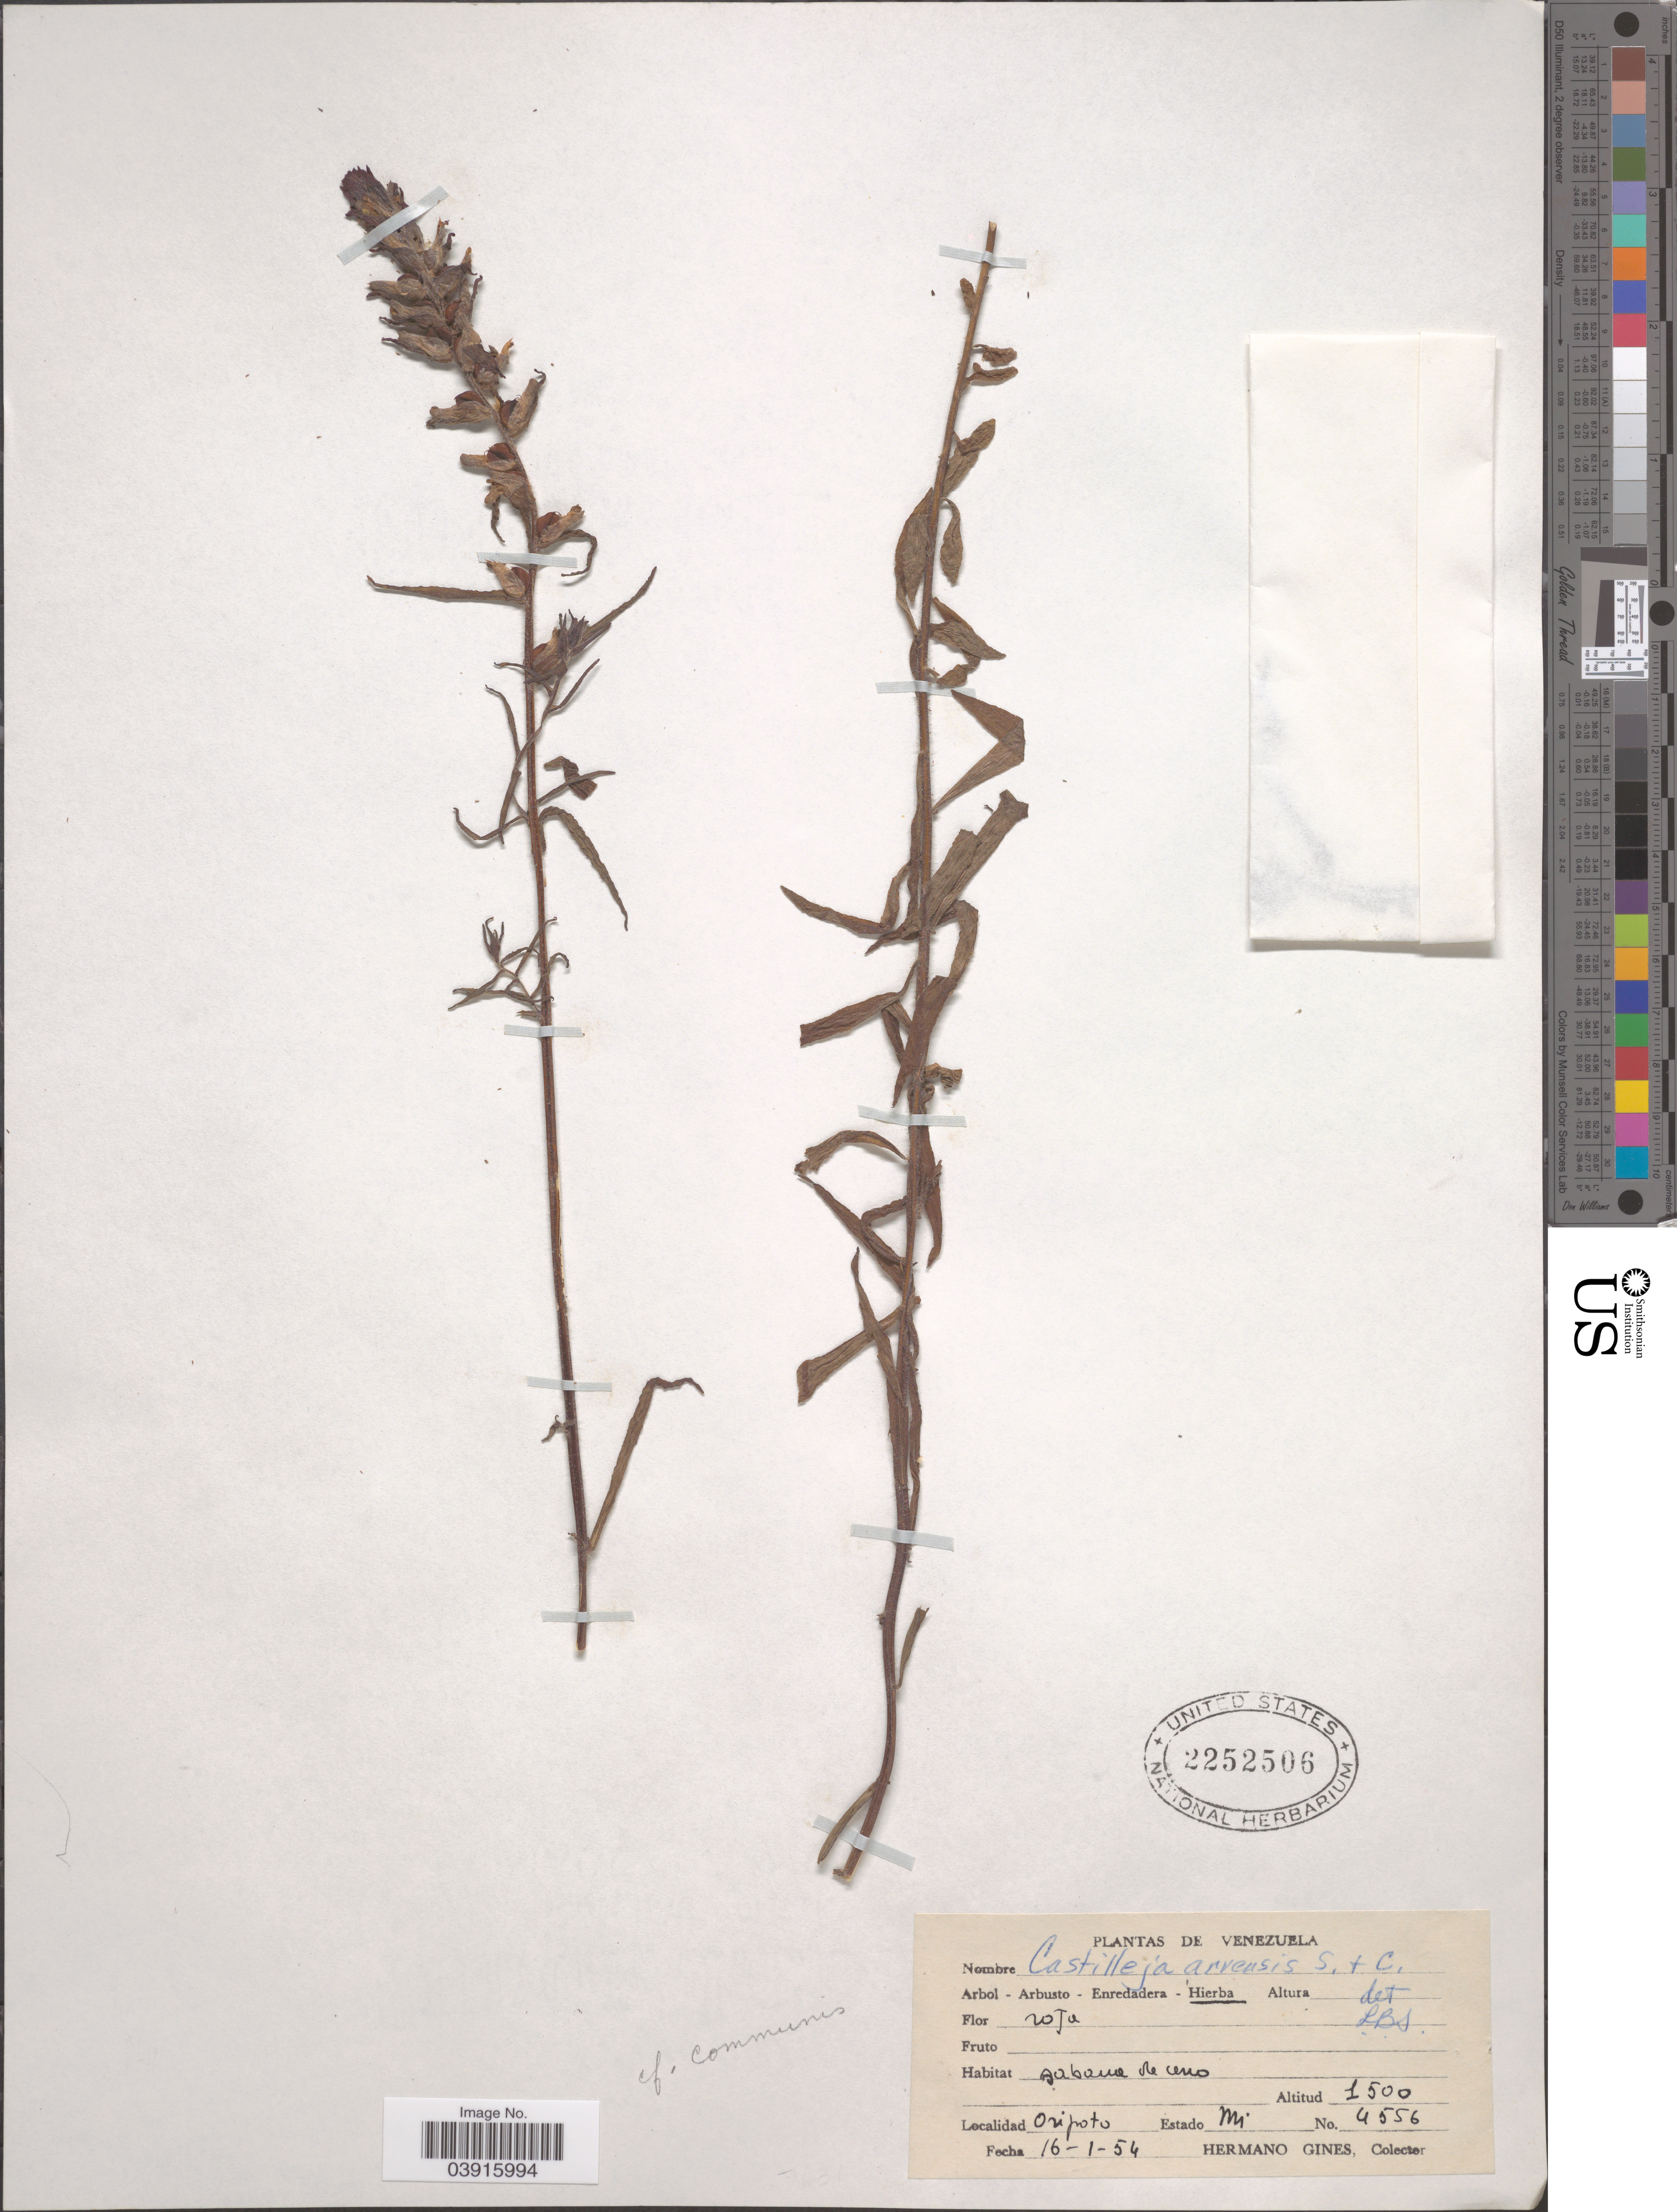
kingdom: Plantae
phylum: Tracheophyta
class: Magnoliopsida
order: Lamiales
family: Orobanchaceae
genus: Castilleja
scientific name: Castilleja communis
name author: Benth.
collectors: Bro. Gines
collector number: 4556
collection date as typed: Transcribed d/m/y: 16/1/54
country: Venezuela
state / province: Miranda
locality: Sabana de cerro. Oripoto. Estado Mi.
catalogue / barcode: US 2252506